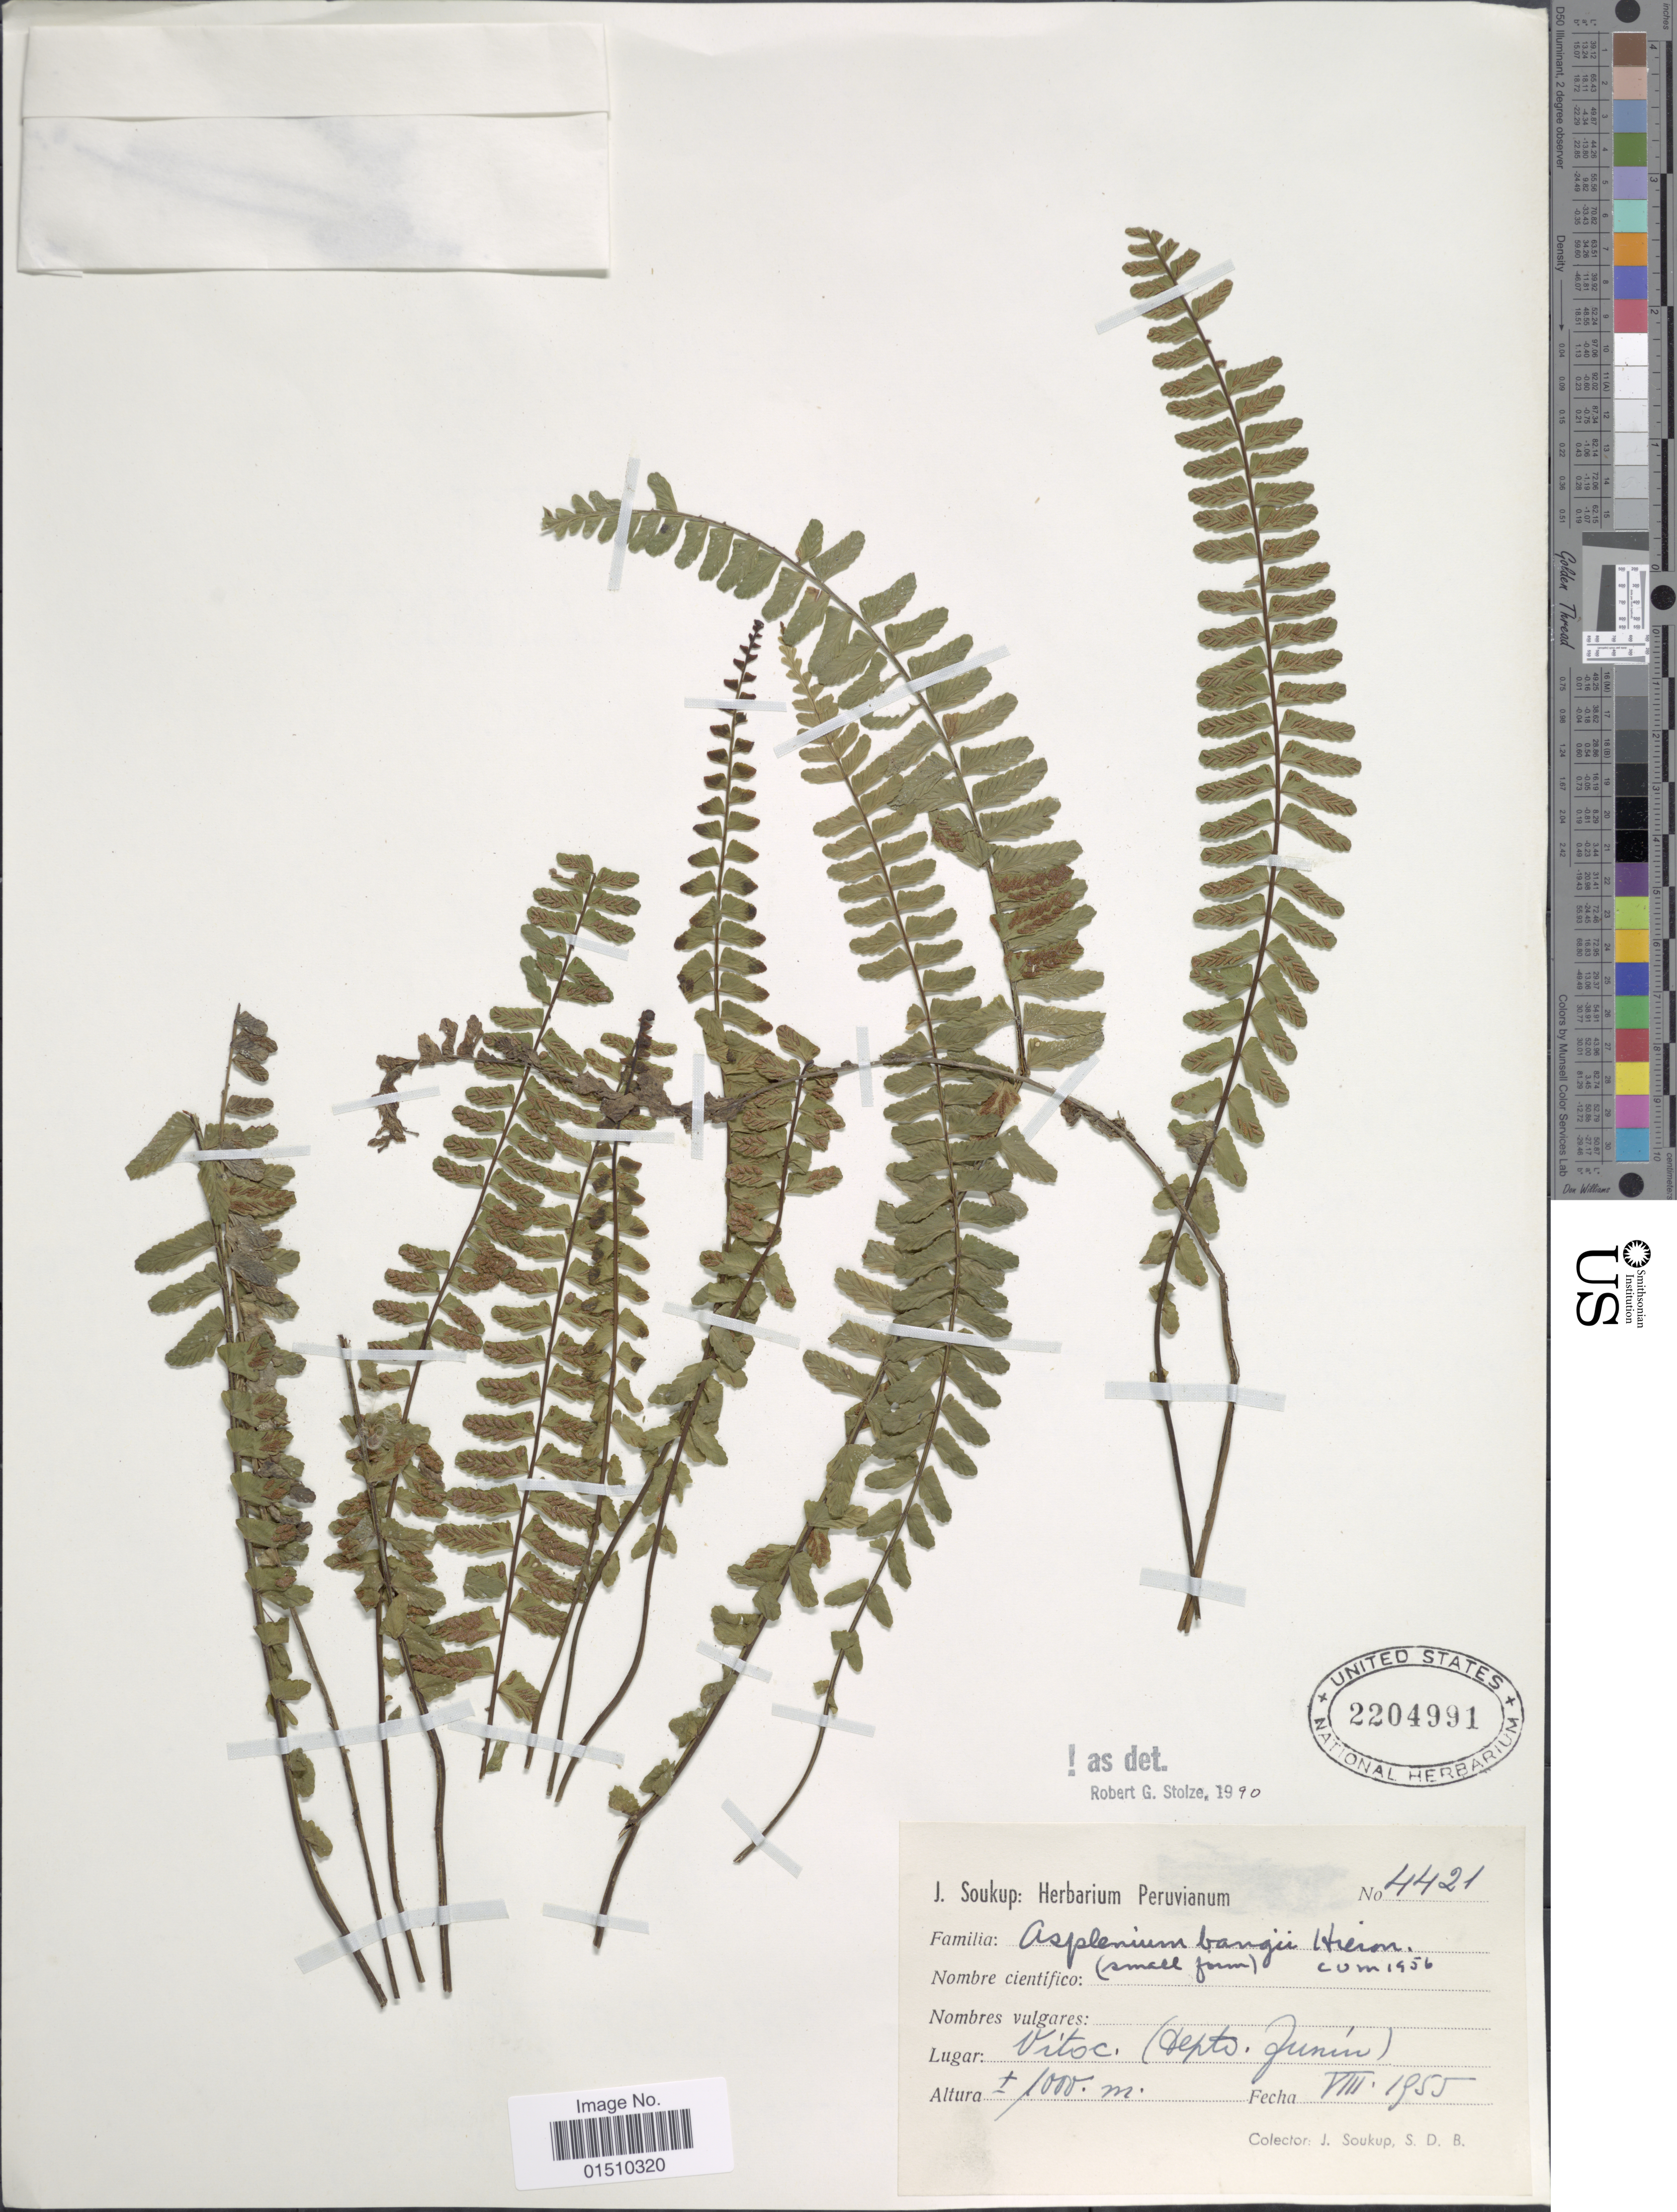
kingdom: Plantae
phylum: Tracheophyta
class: Polypodiopsida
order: Polypodiales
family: Aspleniaceae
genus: Asplenium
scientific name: Asplenium bangii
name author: Hieron.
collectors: J. Soukup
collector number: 4421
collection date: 1955-08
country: Peru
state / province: Junín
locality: Peruvianum, Vitoc, (Depto. Junin).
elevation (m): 1000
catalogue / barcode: US 2204991